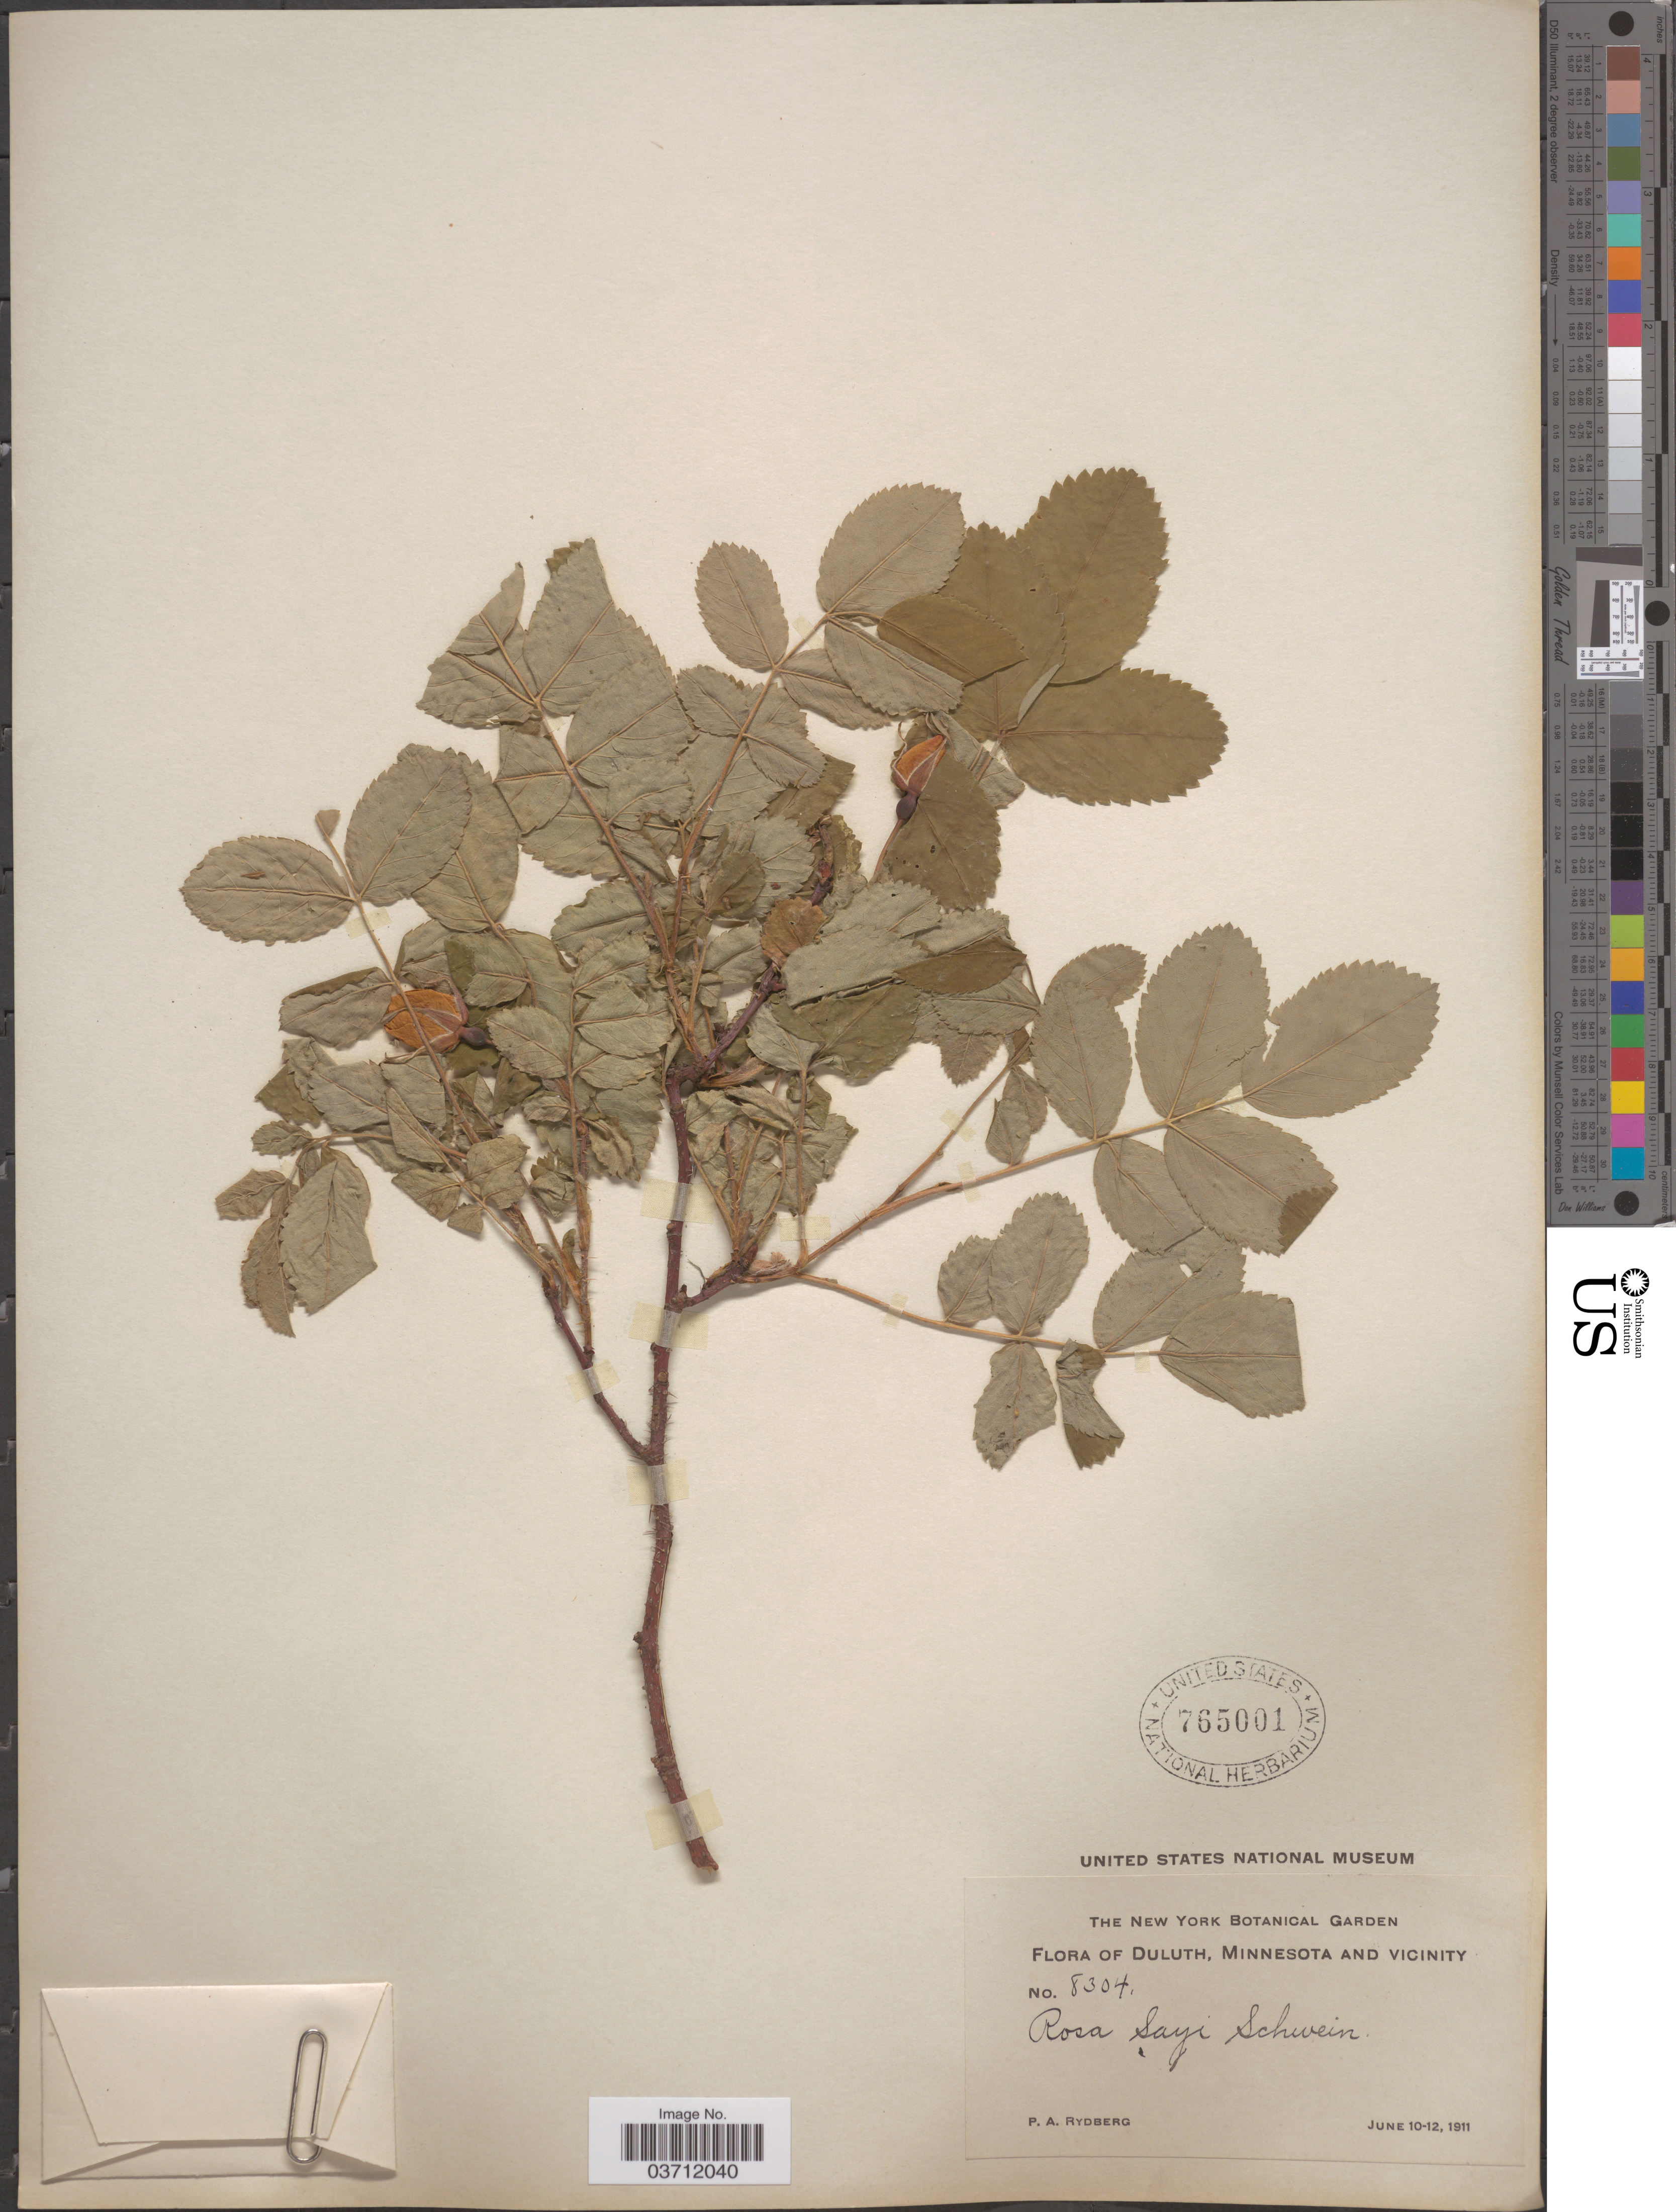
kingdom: Plantae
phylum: Tracheophyta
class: Magnoliopsida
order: Rosales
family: Rosaceae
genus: Rosa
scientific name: Rosa sayi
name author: Schwein.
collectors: P. A. Rydberg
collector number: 8304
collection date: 1911-06-10/1911-06-12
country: United States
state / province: Minnesota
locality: Duluth, and Vicinity.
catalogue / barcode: US 765001